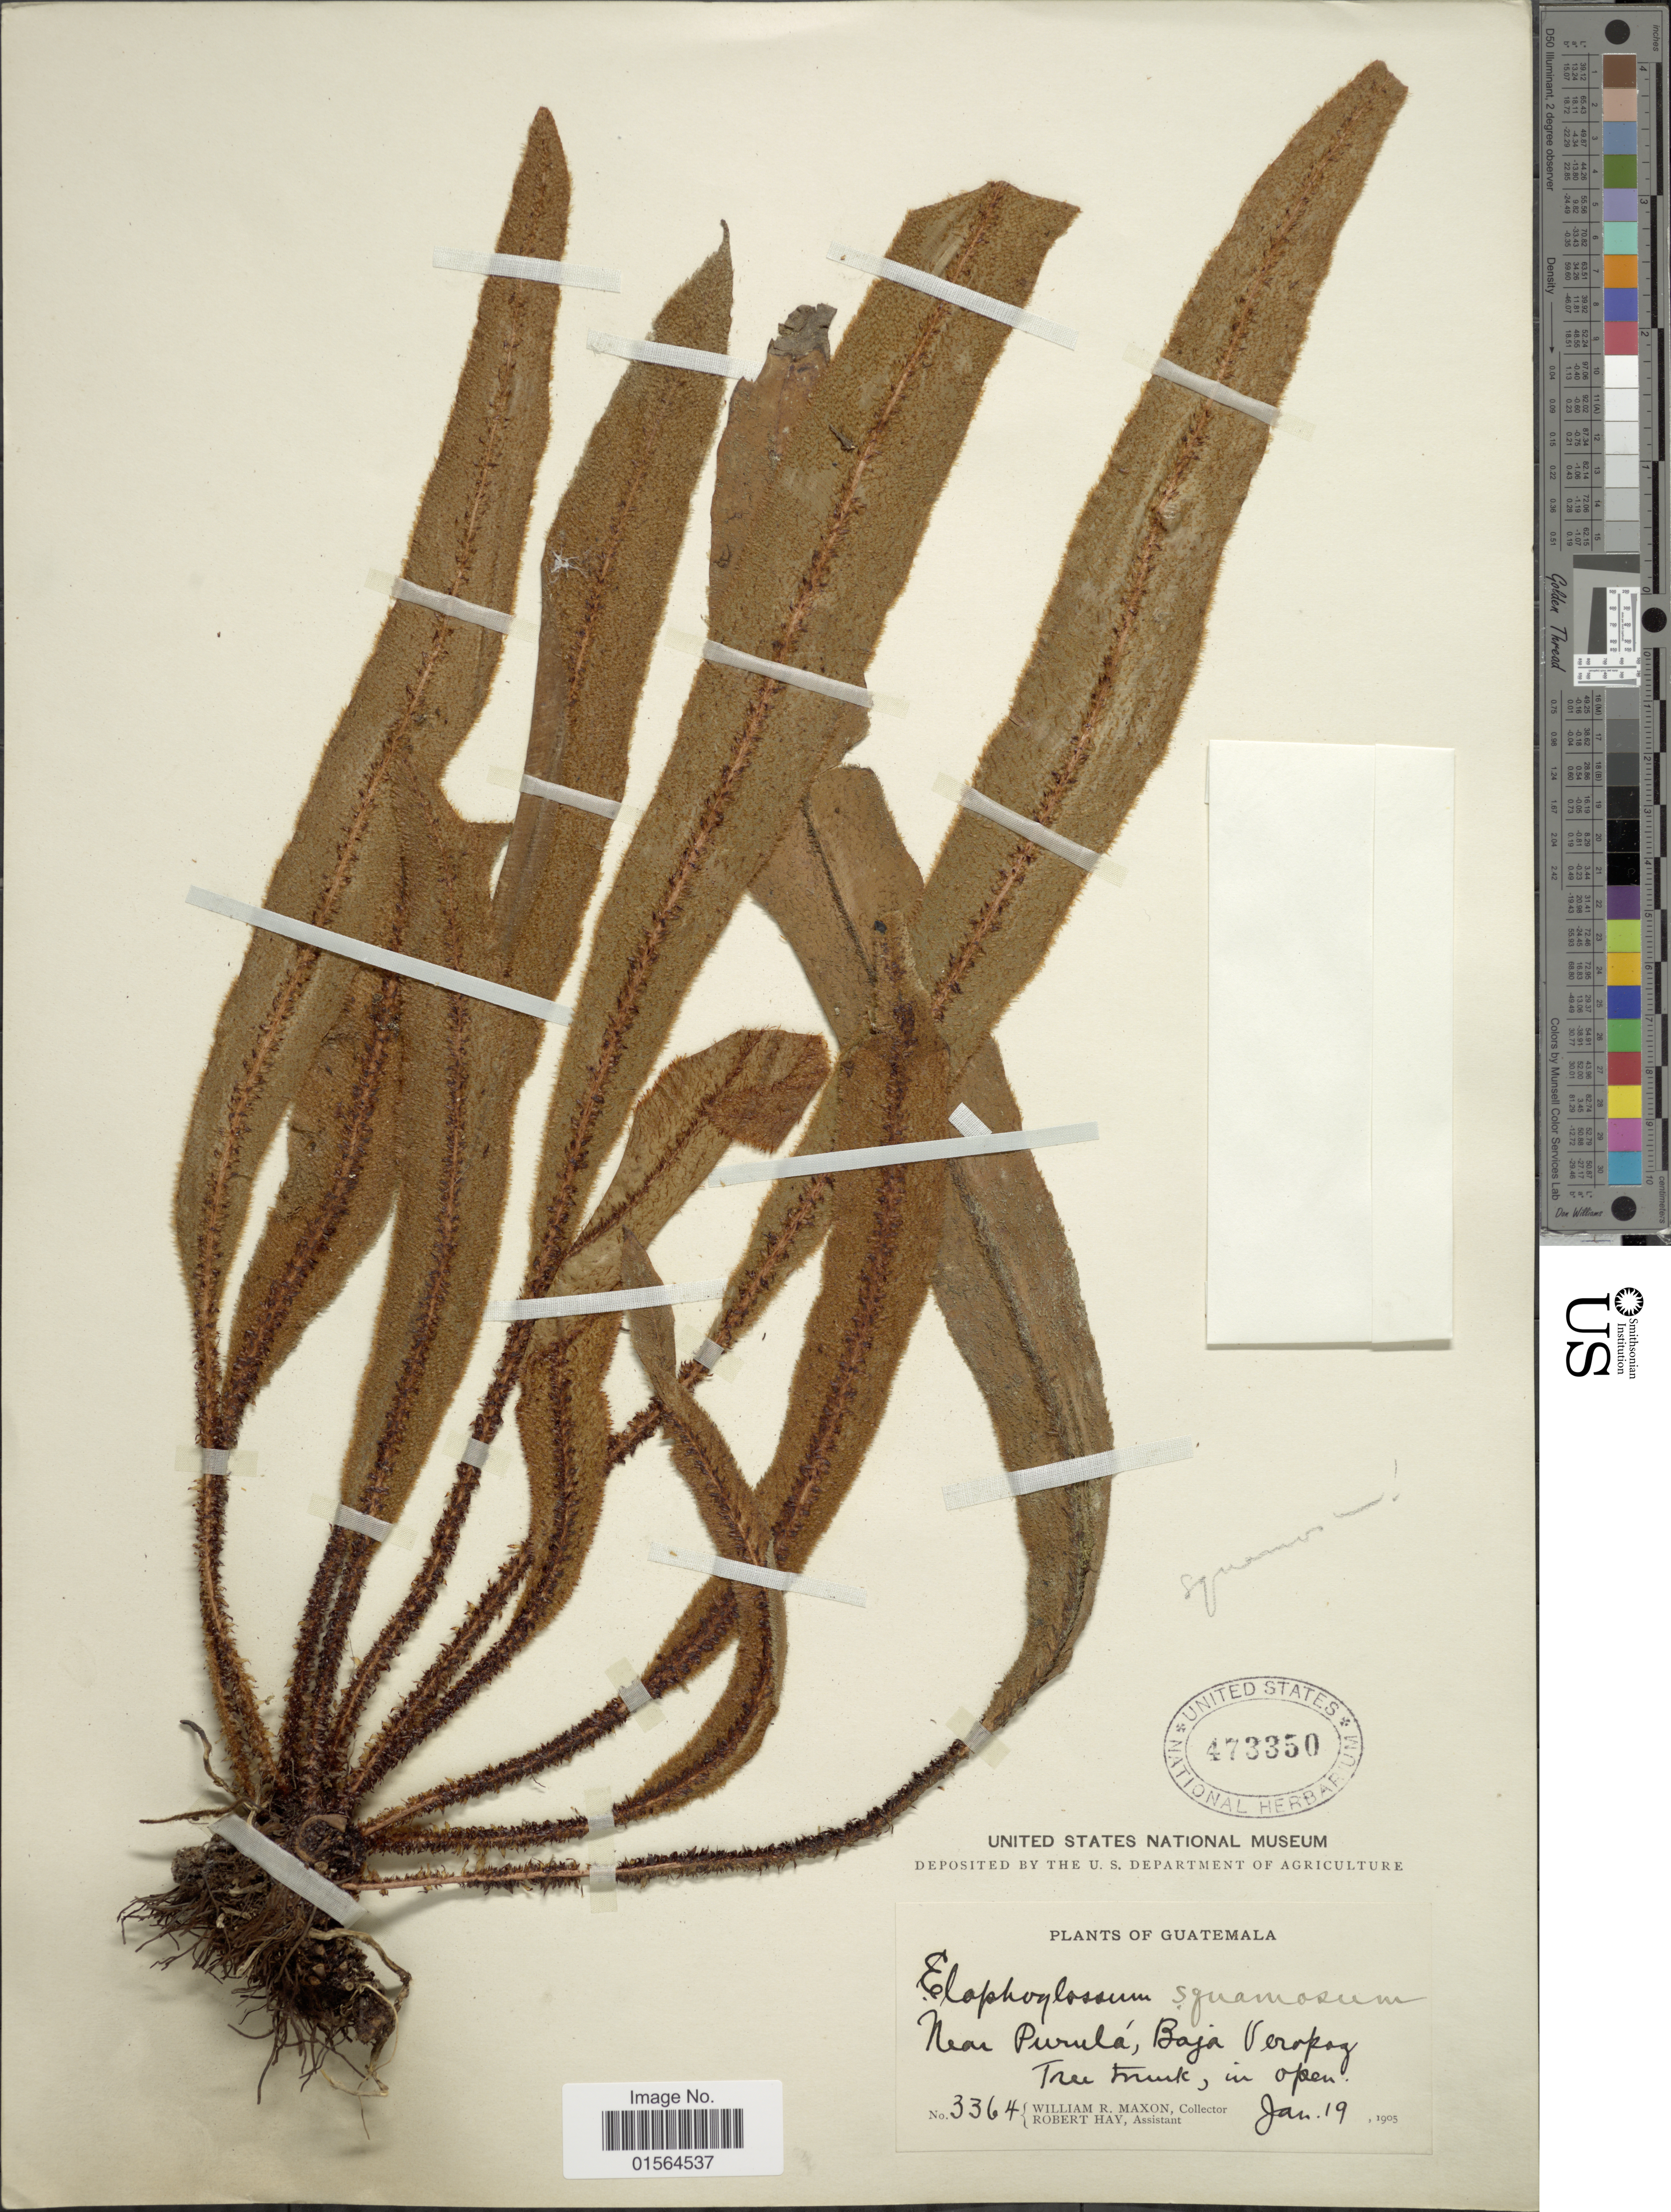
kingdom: Plantae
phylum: Tracheophyta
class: Polypodiopsida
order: Polypodiales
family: Dryopteridaceae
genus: Elaphoglossum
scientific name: Elaphoglossum paleaceum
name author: (Hook. & Grev.) Sledge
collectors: W. R. Maxon & R. H. Hay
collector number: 3364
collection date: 1905-01-19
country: Guatemala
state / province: Baja Verapaz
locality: Near Purula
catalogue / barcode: US 473350